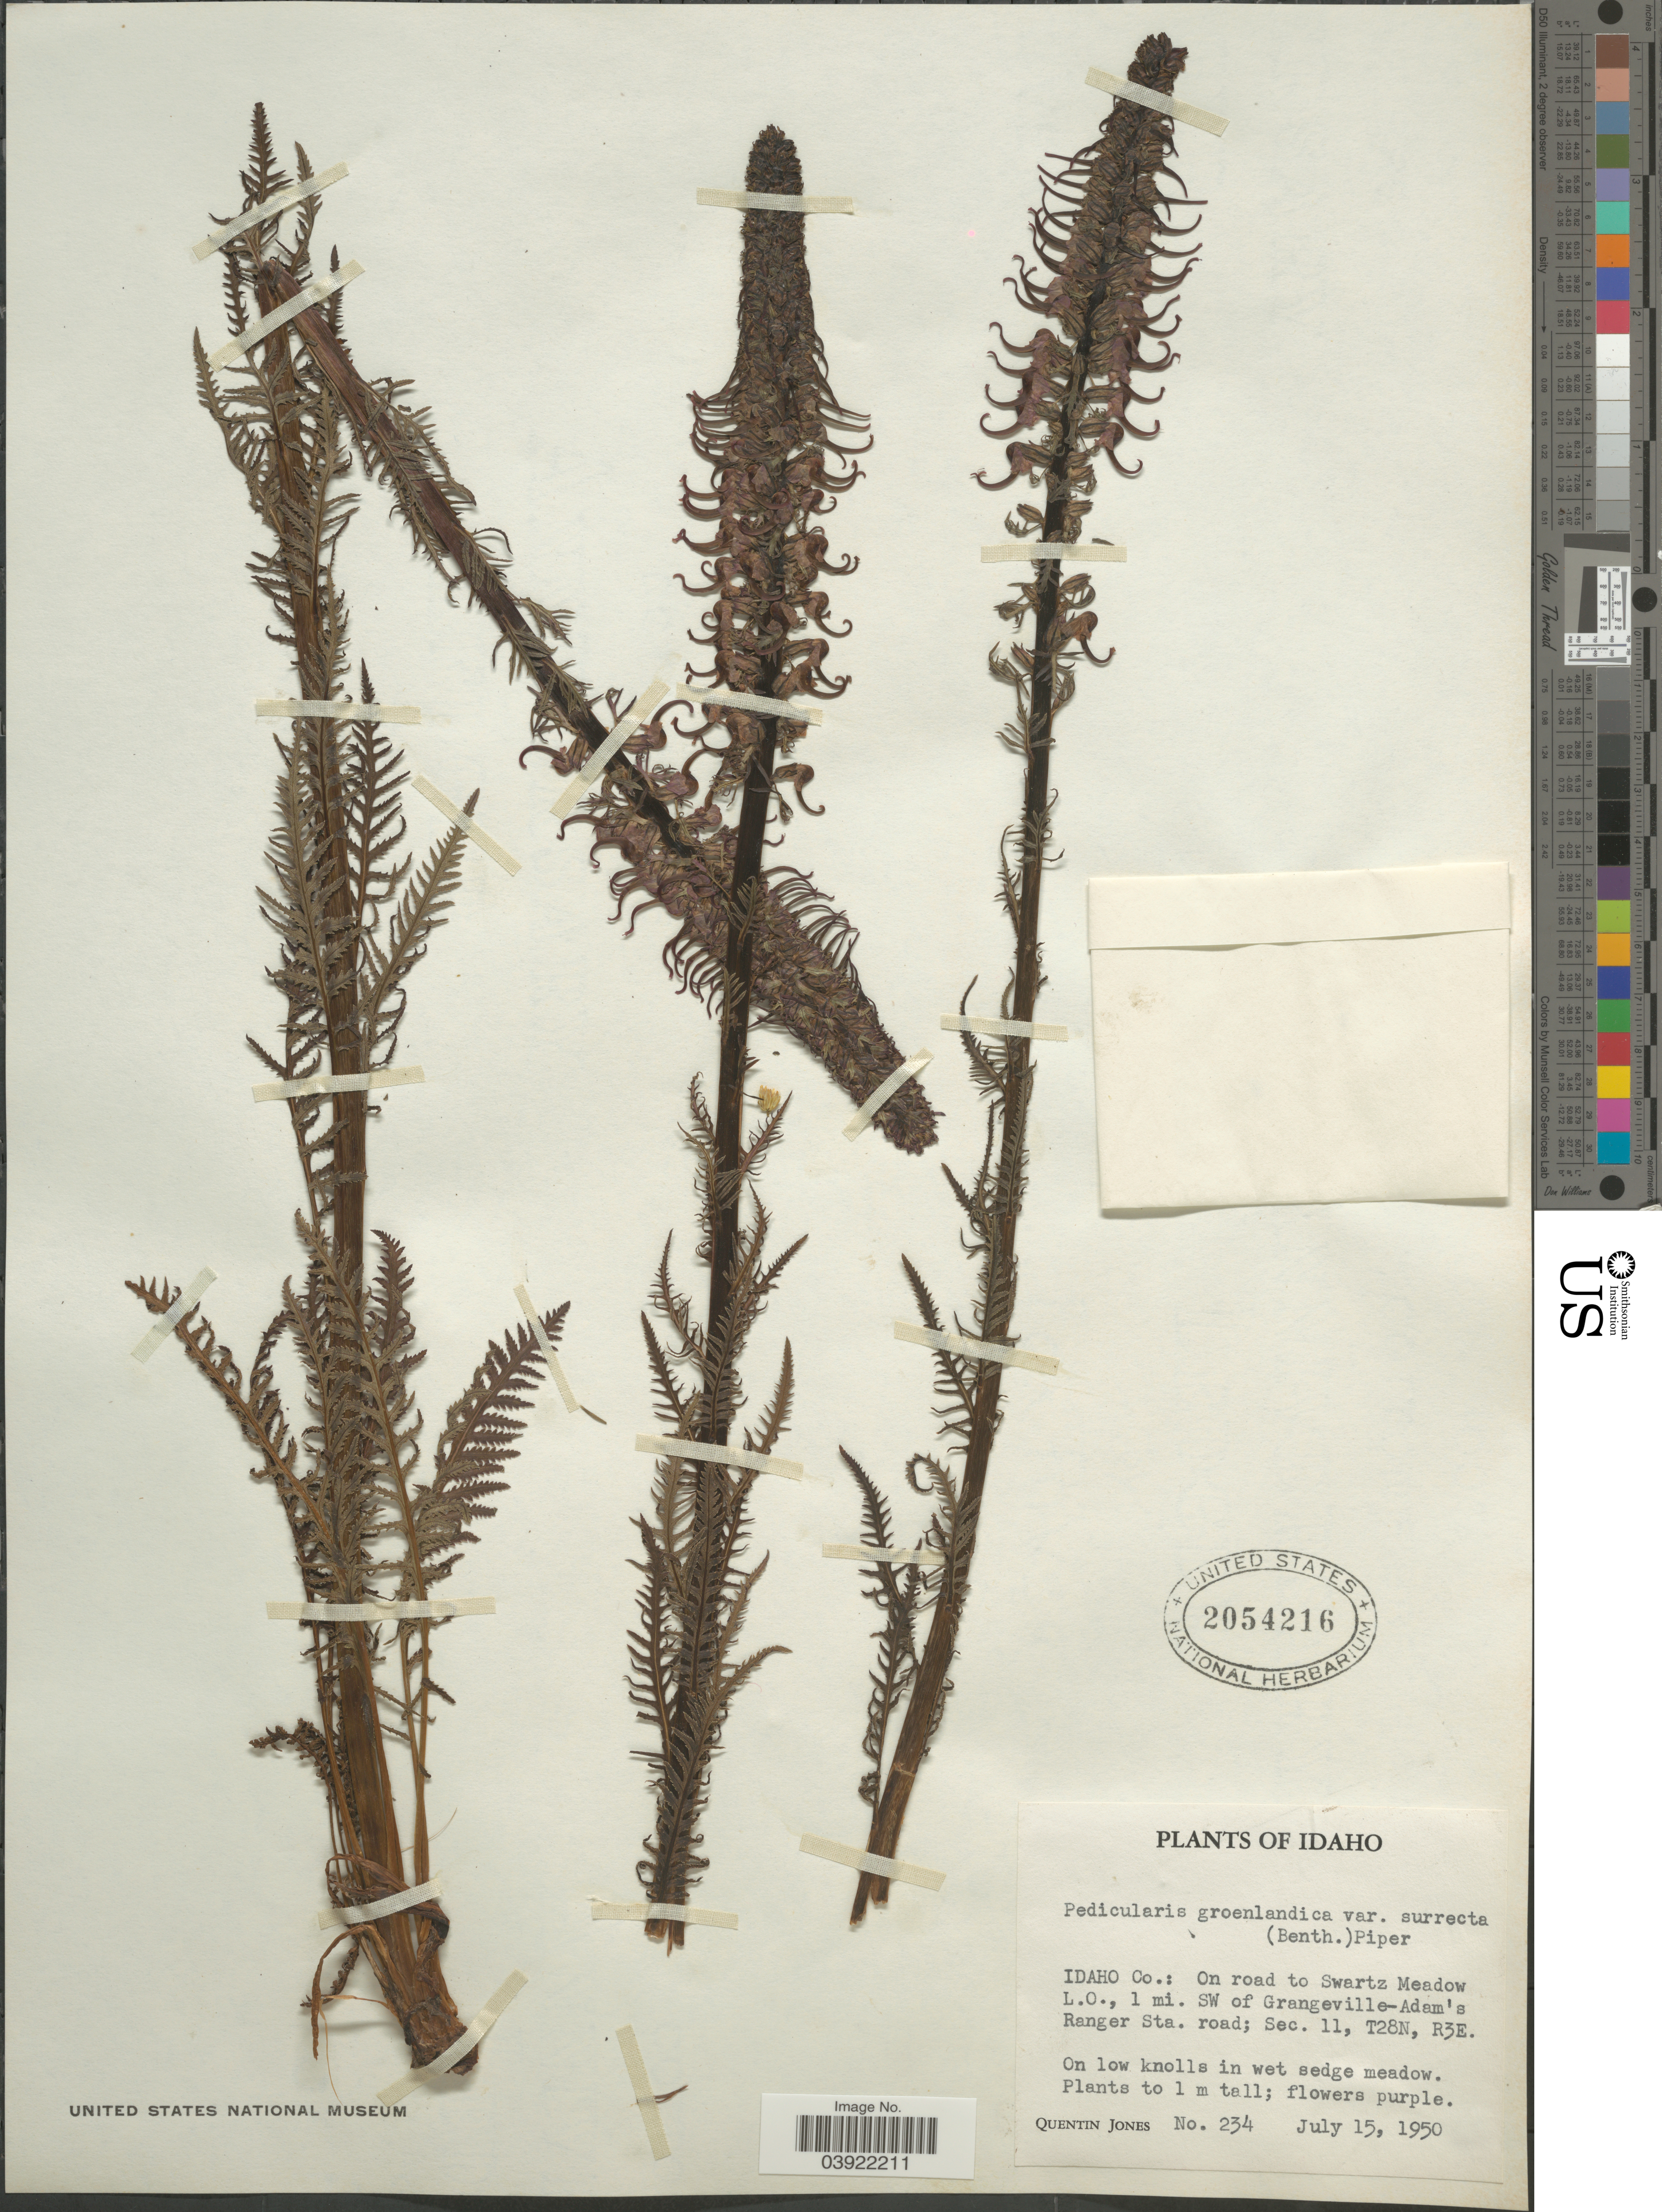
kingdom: Plantae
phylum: Tracheophyta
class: Magnoliopsida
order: Lamiales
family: Orobanchaceae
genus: Pedicularis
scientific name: Pedicularis groenlandica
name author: Retz.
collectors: Q. Jones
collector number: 234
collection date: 1950-07-15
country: United States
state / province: Idaho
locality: Idaho Co.: On road to Swartz Meadow L.O., 1 mi. SW of Grangeville-Adam's Ranger Sta. road; Sec. 11, T28N, R3E. On low knolls in wet sedge meadow.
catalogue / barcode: US 2054216